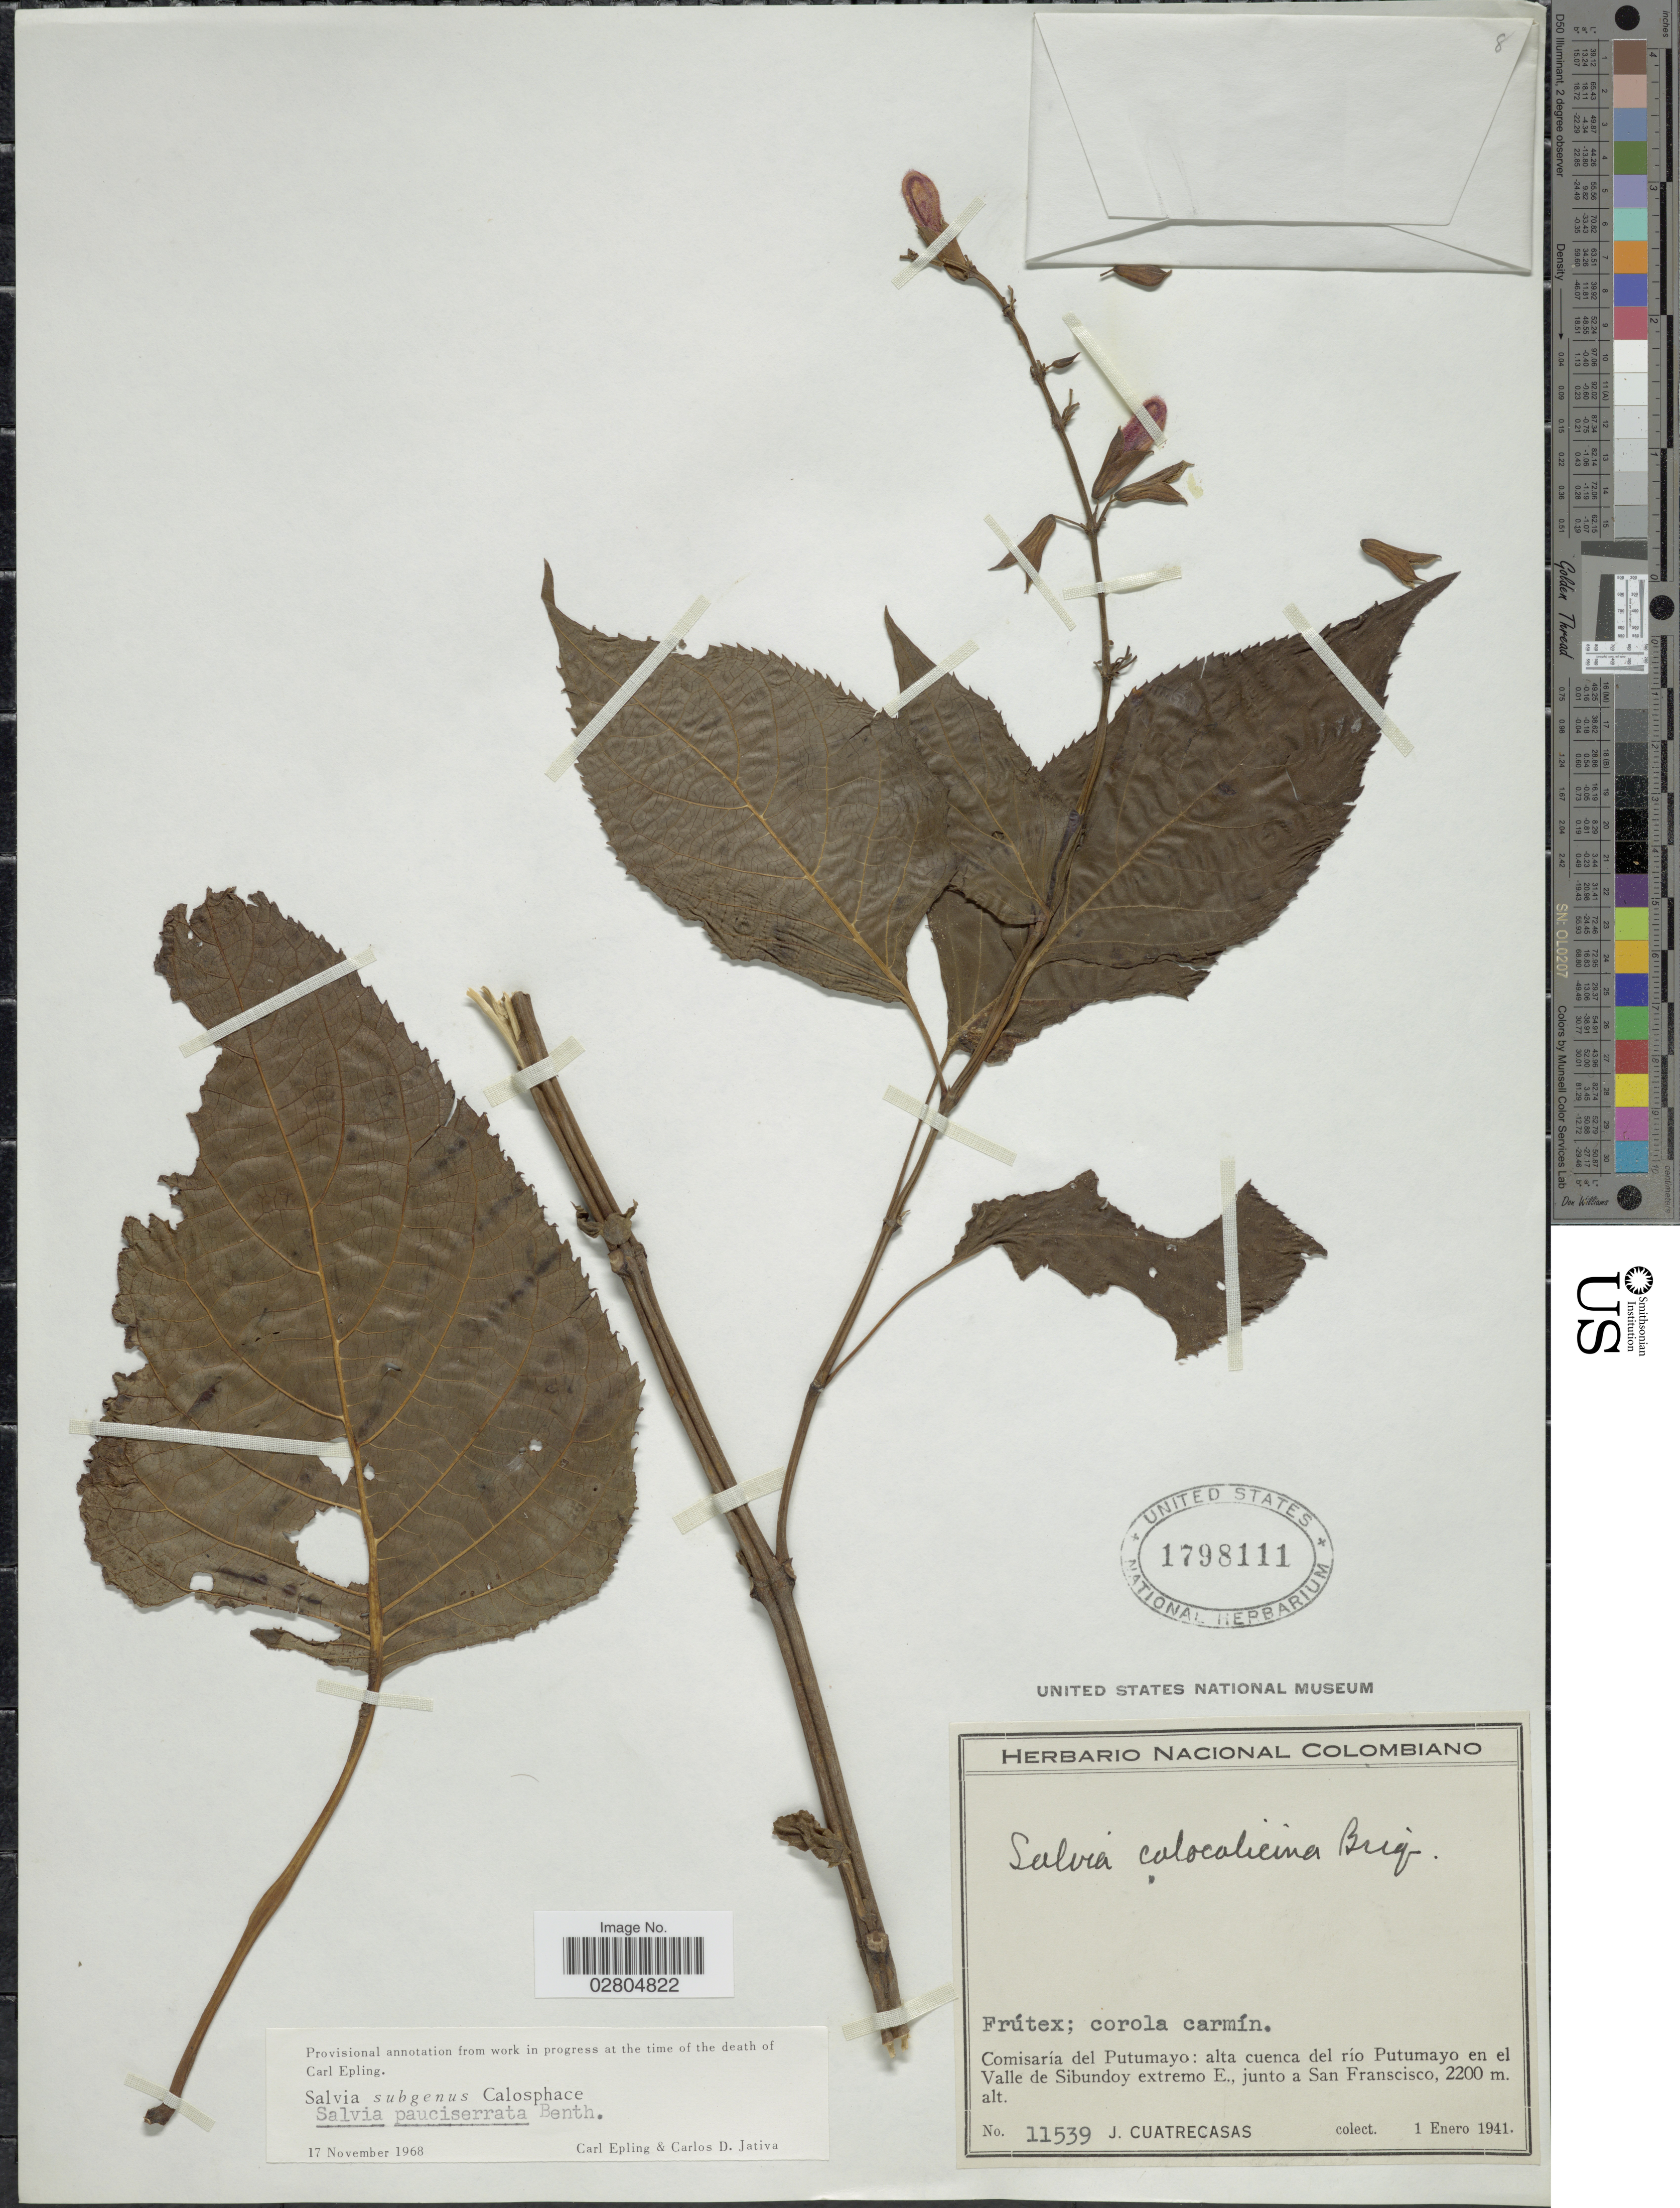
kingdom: Plantae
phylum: Tracheophyta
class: Magnoliopsida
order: Lamiales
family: Lamiaceae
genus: Salvia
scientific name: Salvia pauciserrata subsp. pauciserrata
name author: Benth.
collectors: J. Cuatrecasas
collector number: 11539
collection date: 1941-01-01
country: Colombia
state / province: Putumayo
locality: Comisario del Putumayo: alta cuenca del rio Putumayo en el Valle de Sibundoy extremo E., junto a San Franscisco.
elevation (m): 2200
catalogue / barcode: US 1798111